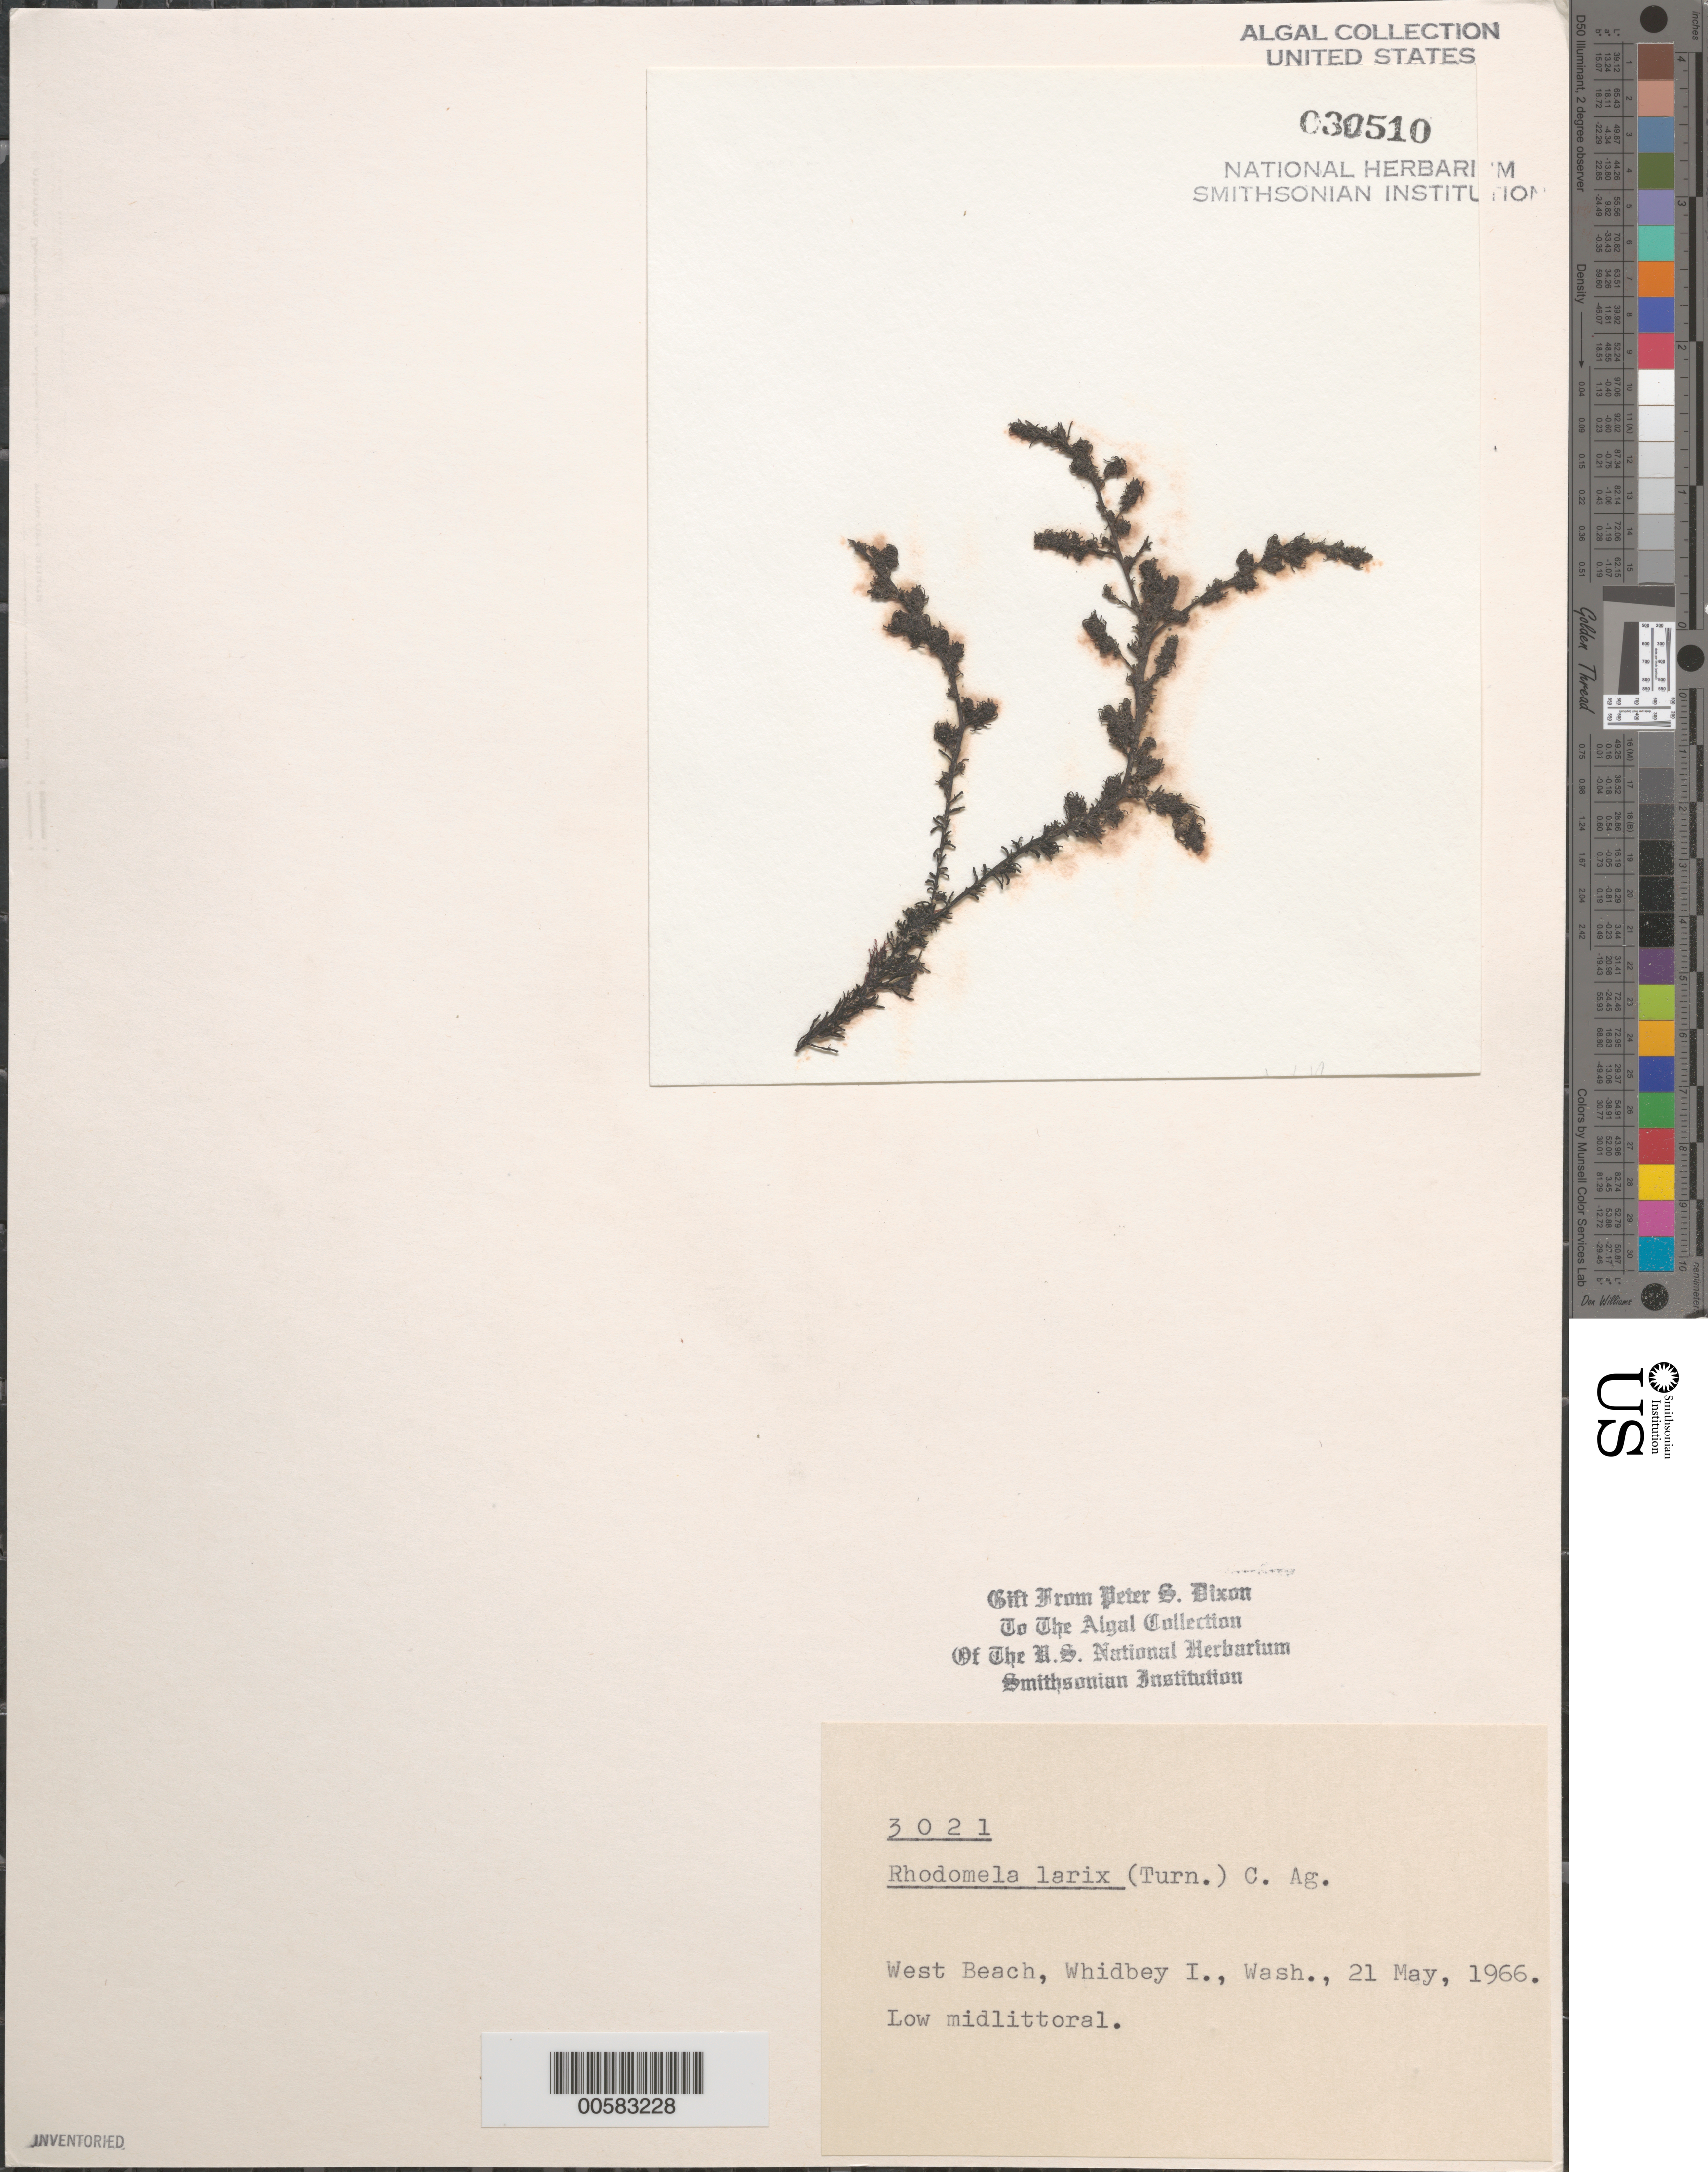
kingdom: Plantae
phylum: Rhodophyta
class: Florideophyceae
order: Ceramiales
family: Rhodomelaceae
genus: Neorhodomela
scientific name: Neorhodomela larix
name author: (Turner) Masuda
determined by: Algae name updating Project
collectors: P. S. Dixon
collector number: PSD 3021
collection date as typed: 21 May 1966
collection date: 1966-05-21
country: United States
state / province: Washington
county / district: Island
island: Whidbey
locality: West Beach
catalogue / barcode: US 30510